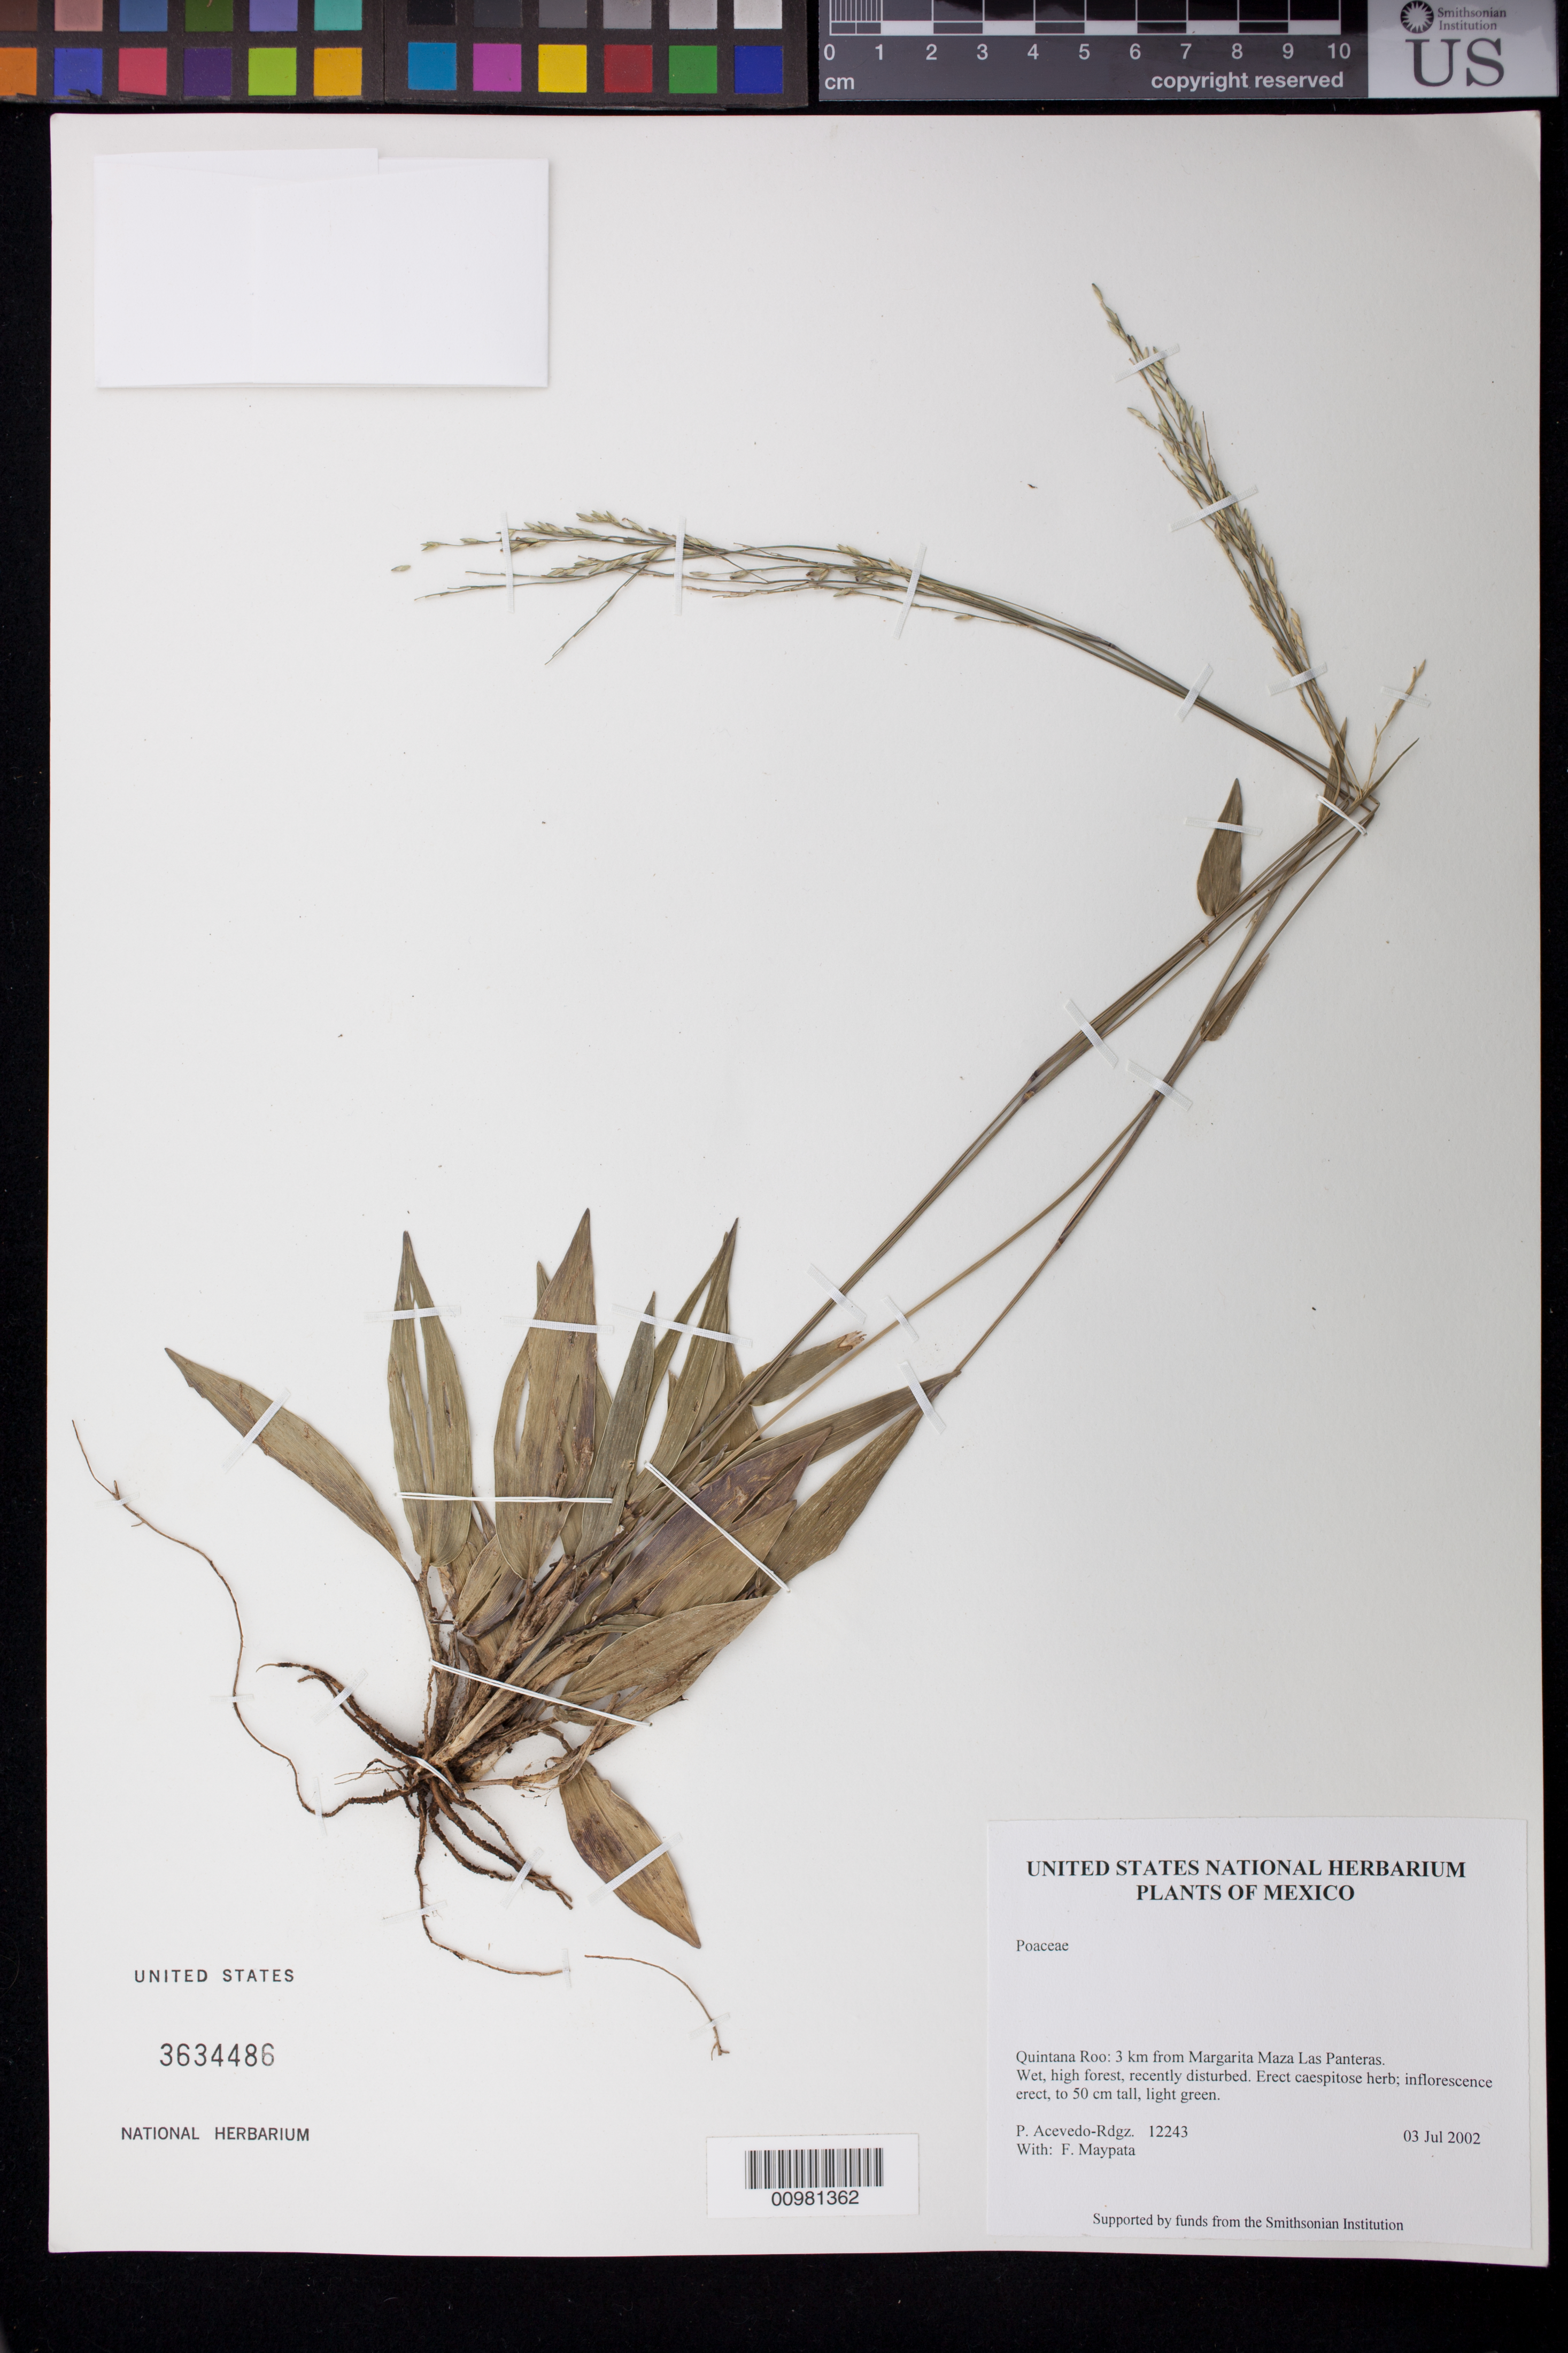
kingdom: Plantae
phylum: Tracheophyta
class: Liliopsida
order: Poales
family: Poaceae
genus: Oedochloa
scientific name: Oedochloa lanceolata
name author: (Scribn. & J.G. Sm.) C. Silva & R.P. Oliveira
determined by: Strong, Mark T., (BOT), Smithsonian Institution - National Museum of Natural History (UNITED STATES)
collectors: P. Acevedo-Rodr. & F. Maypata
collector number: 12243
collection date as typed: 03 Jul 2002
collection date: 2002-07-03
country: Mexico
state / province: Quintana Roo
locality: Quintana Roo: 3 km from Margarita Maza Las Panteras.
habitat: Wet, high forest, recently disturbed.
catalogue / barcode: US 3634486